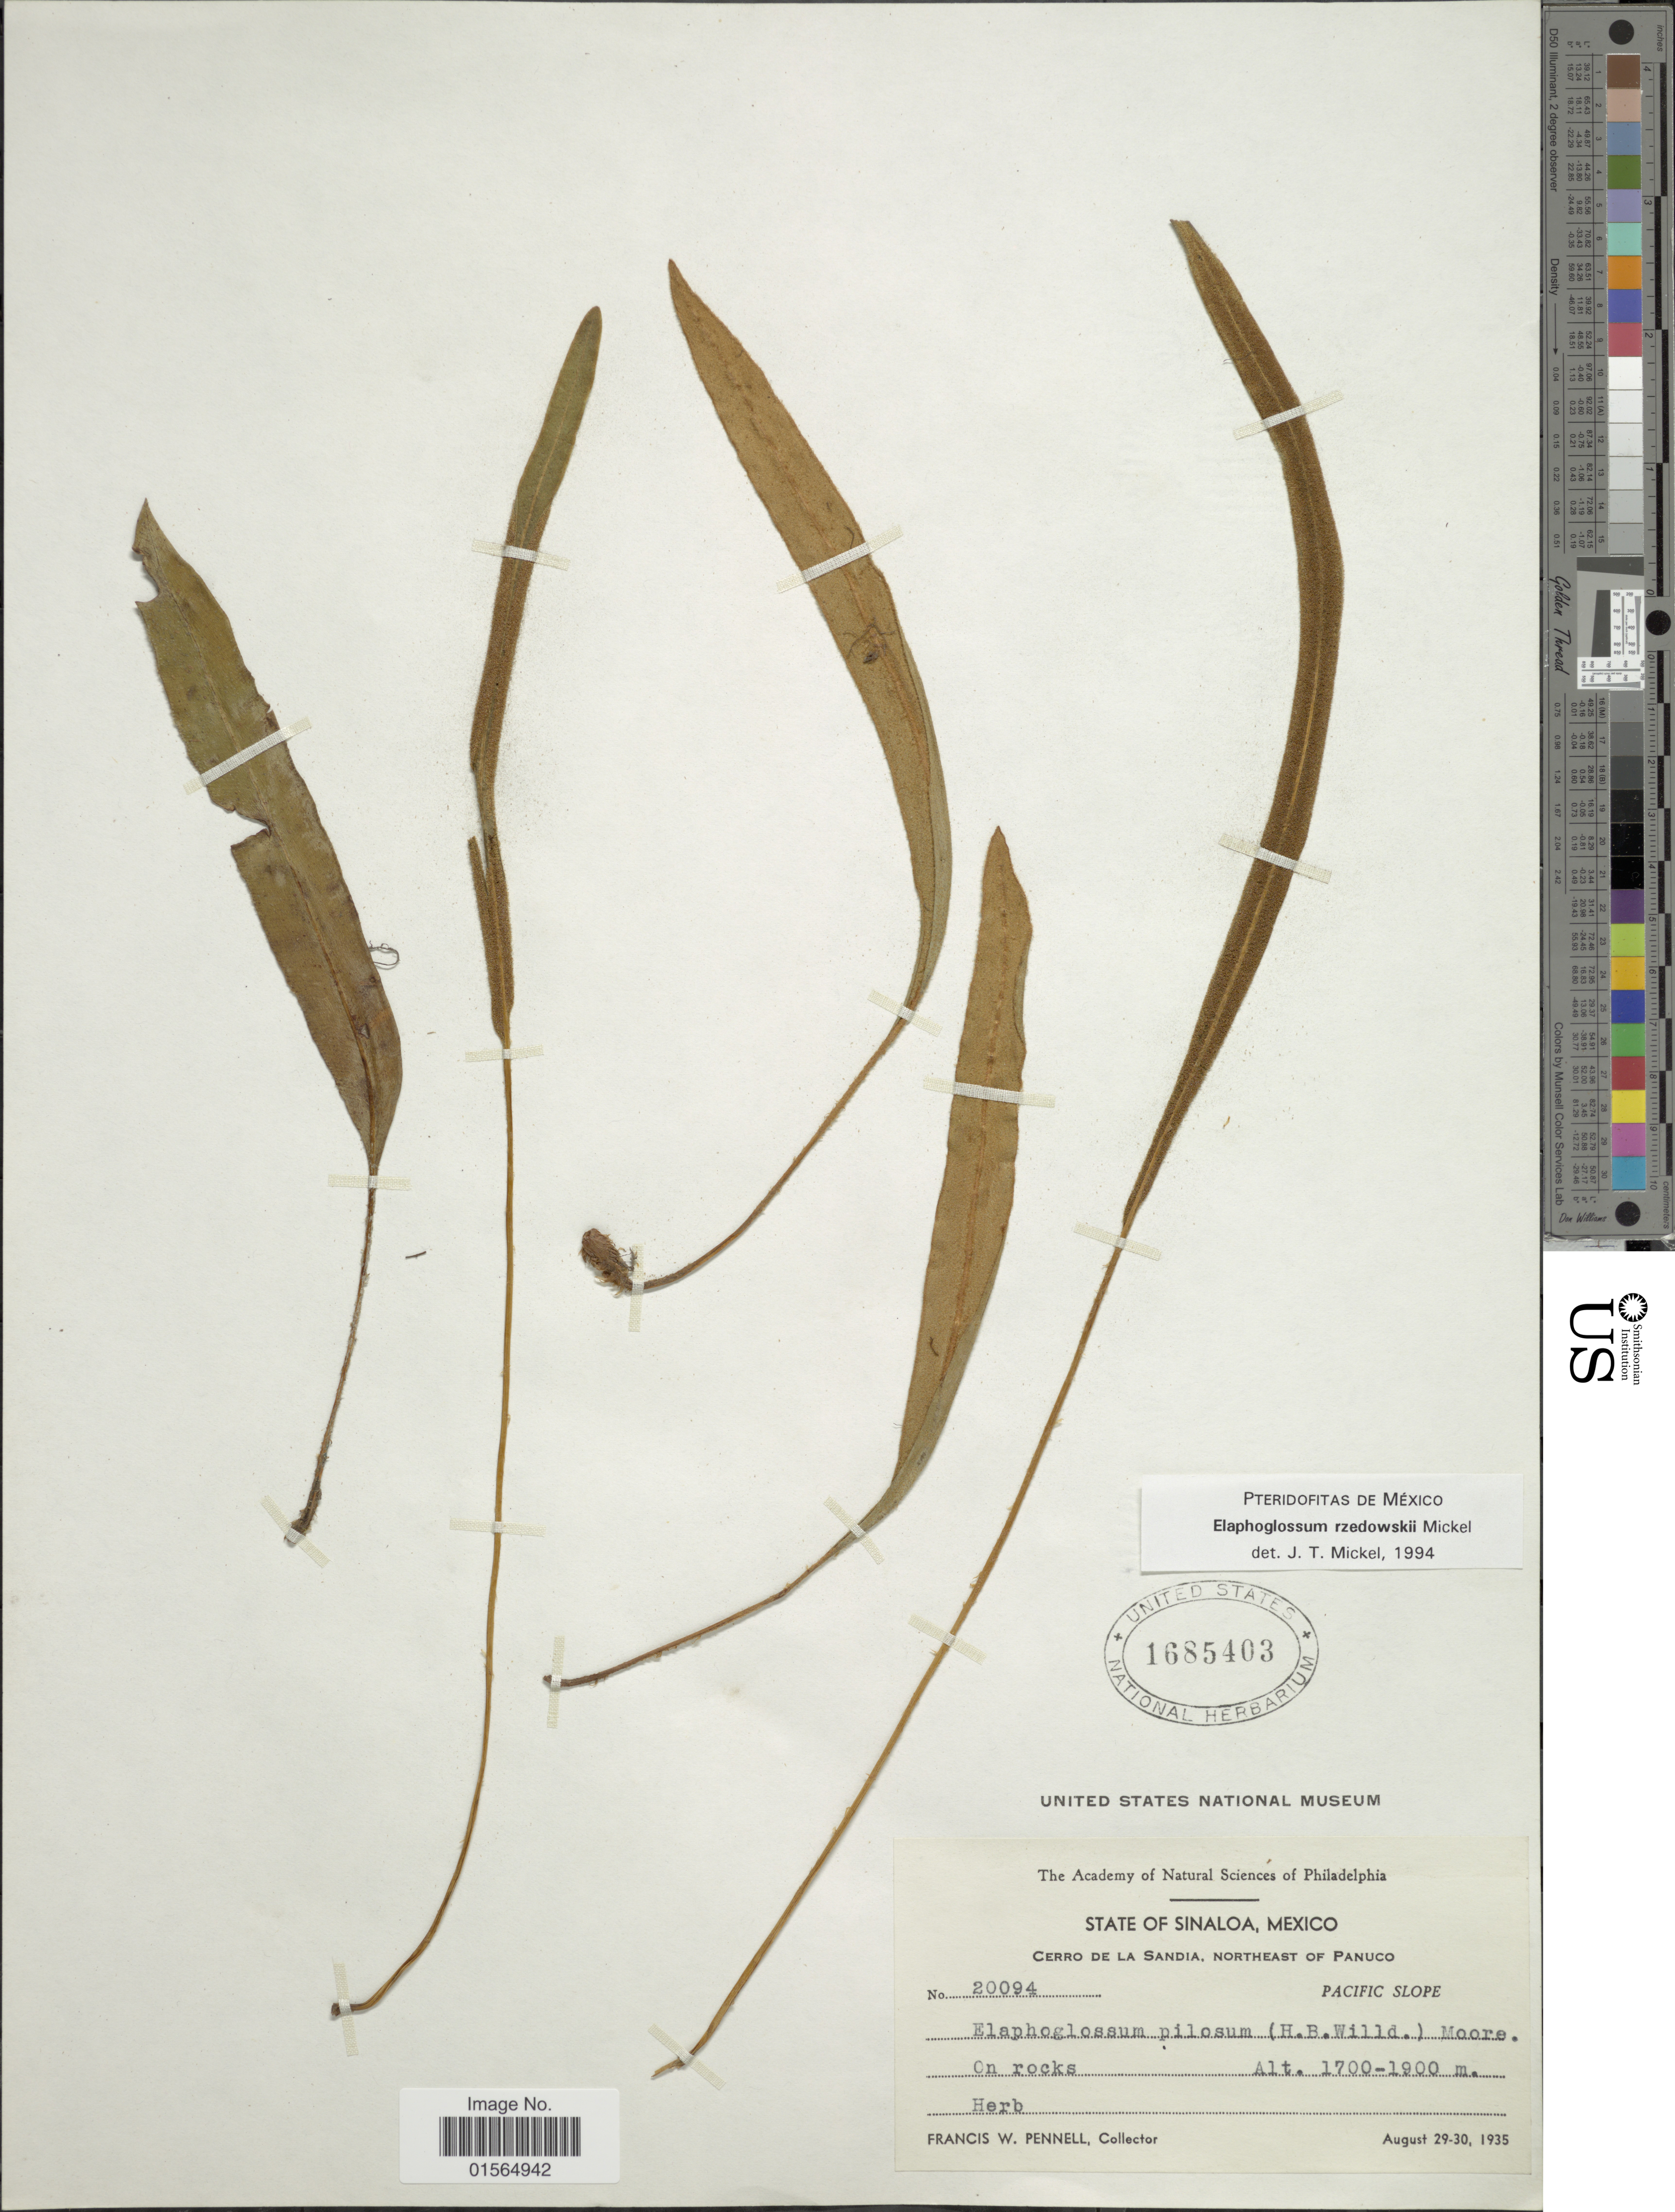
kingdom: Plantae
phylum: Tracheophyta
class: Polypodiopsida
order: Polypodiales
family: Dryopteridaceae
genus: Elaphoglossum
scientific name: Elaphoglossum rzedowskii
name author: Mickel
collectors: F. W. Pennell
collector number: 20094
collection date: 1935-08-29/1935-08-30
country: Mexico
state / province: Sinaloa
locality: Cerro de La Sandia, northeast of Panuco, Pacific Slope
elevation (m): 1700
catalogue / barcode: US 1685403